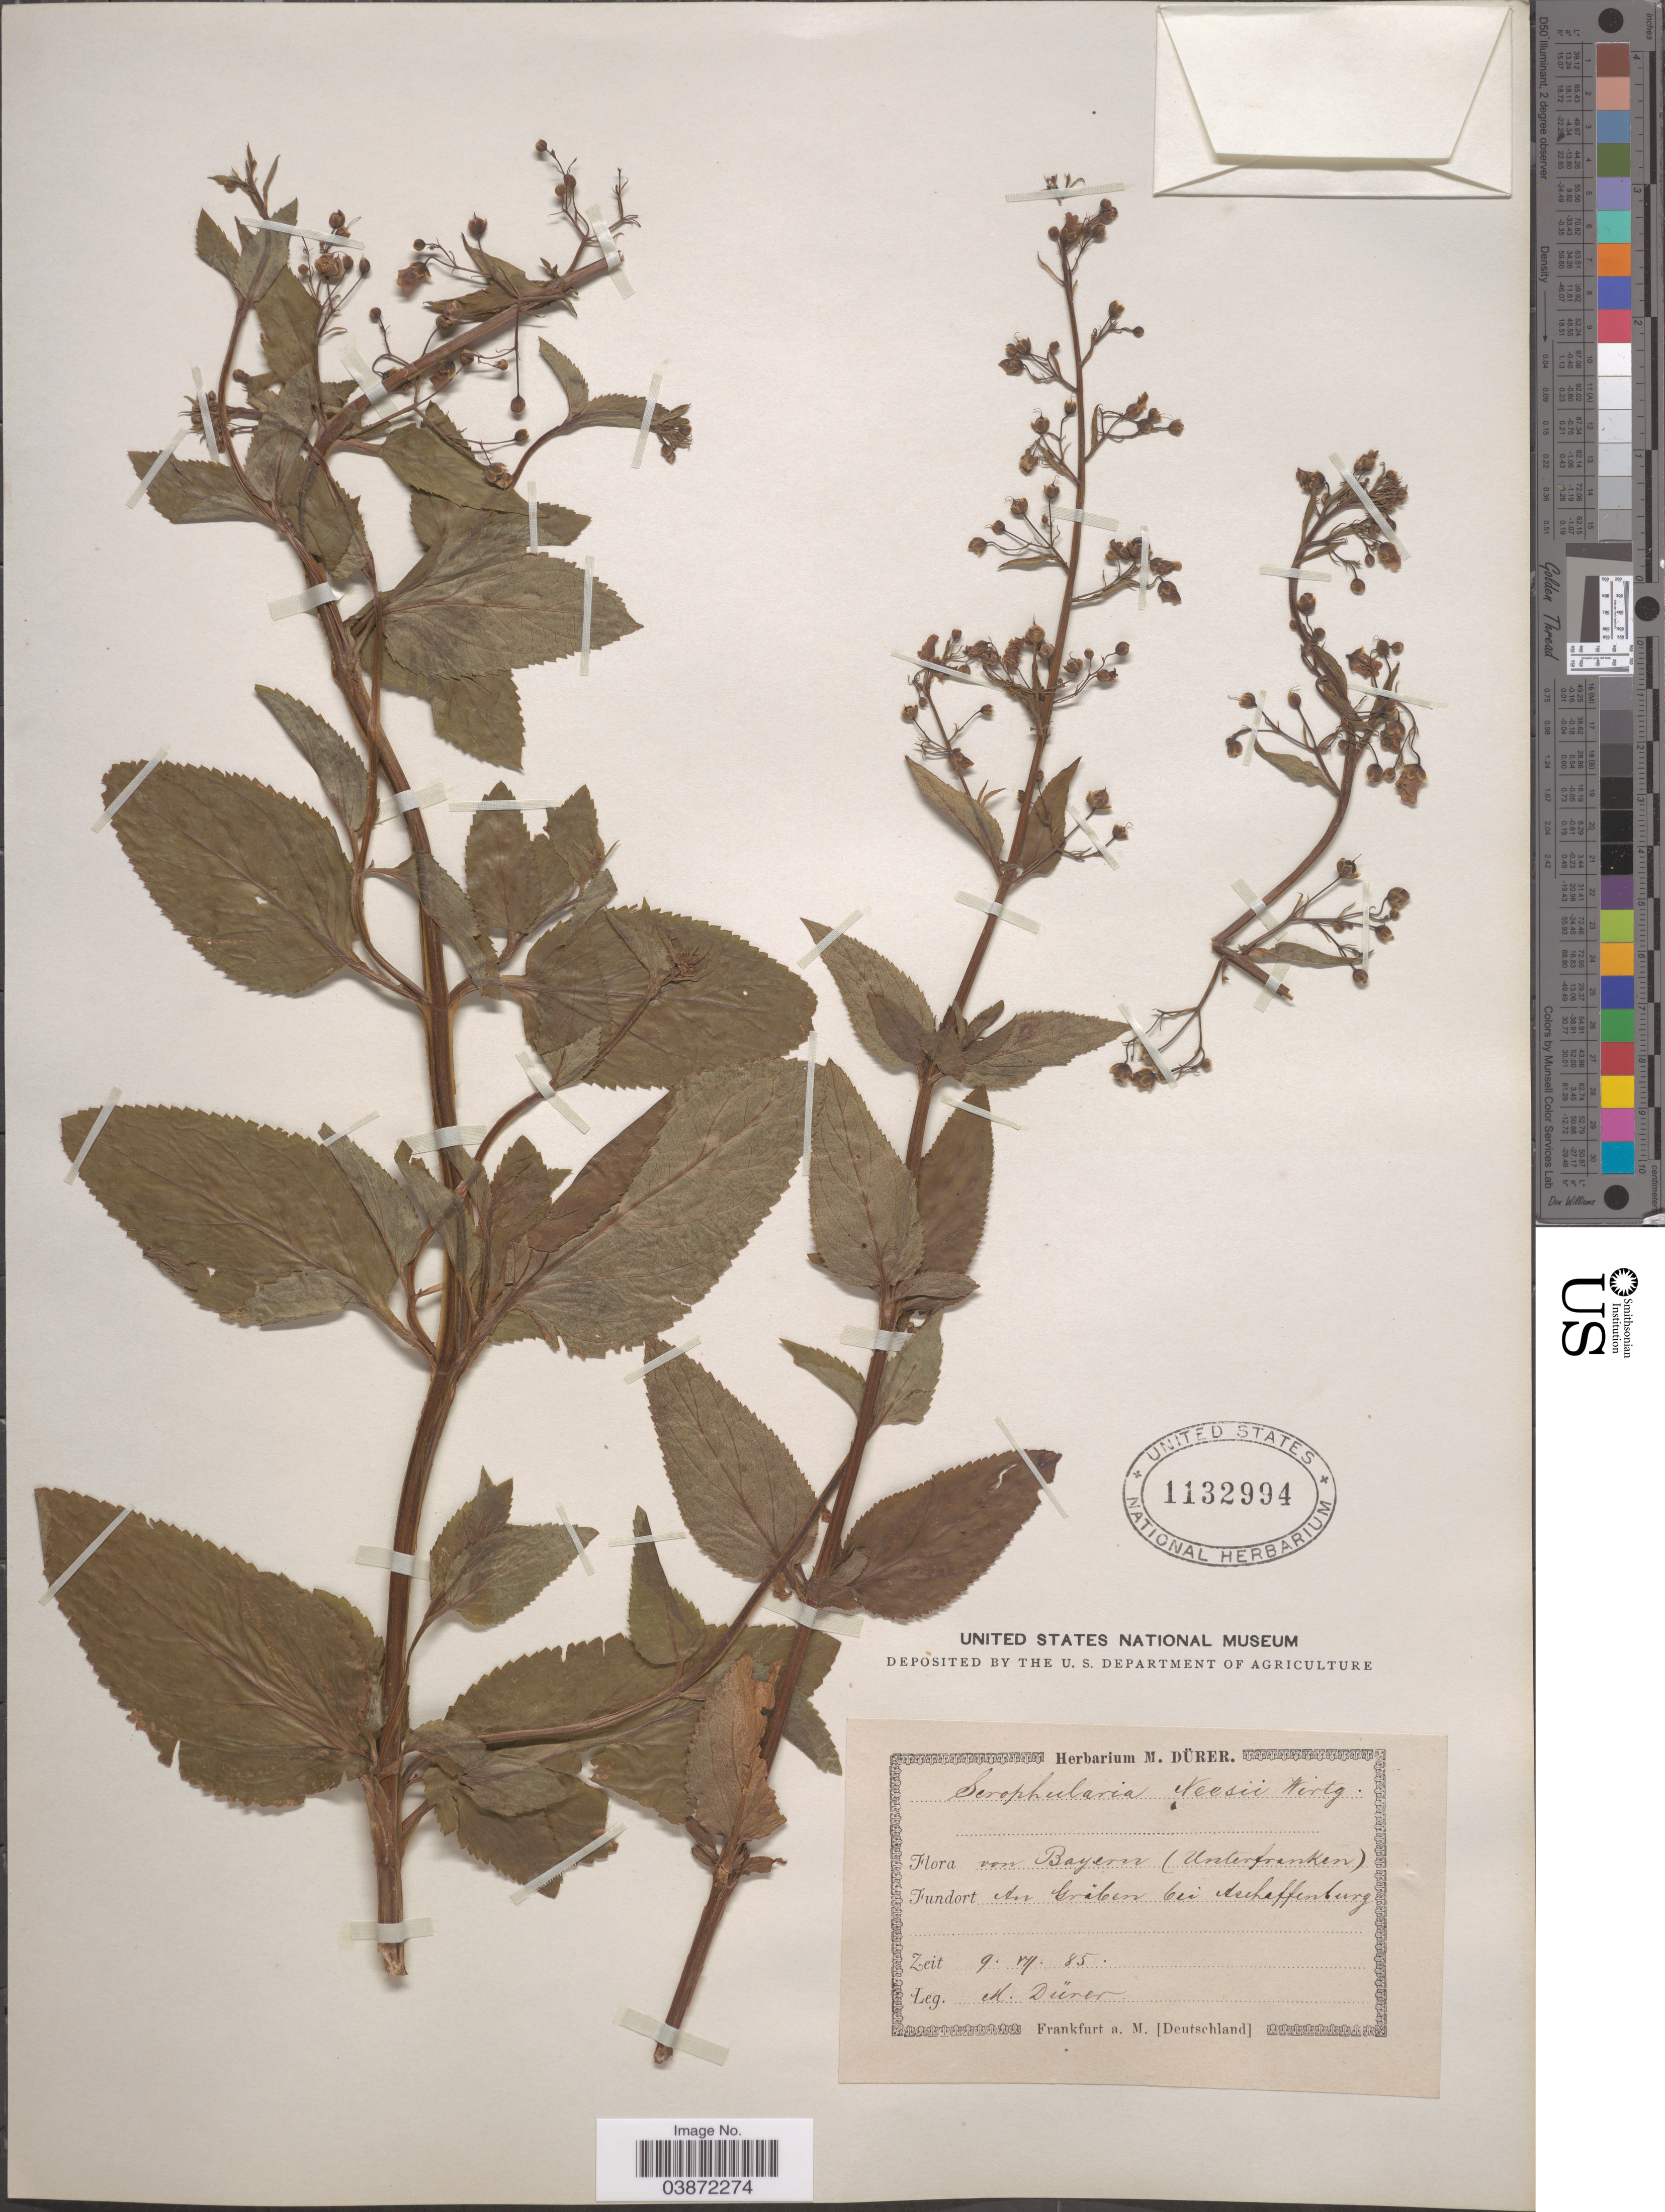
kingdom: Plantae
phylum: Tracheophyta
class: Magnoliopsida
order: Lamiales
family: Scrophulariaceae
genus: Scrophularia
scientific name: Scrophularia neesii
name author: Wirtg.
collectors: M. Durer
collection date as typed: Transcribed d/m/y: 9/7/85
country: Germany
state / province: Bayern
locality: (Unterfranken). Fundort An Griben bei Aschaffenburg.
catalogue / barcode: US 1132994